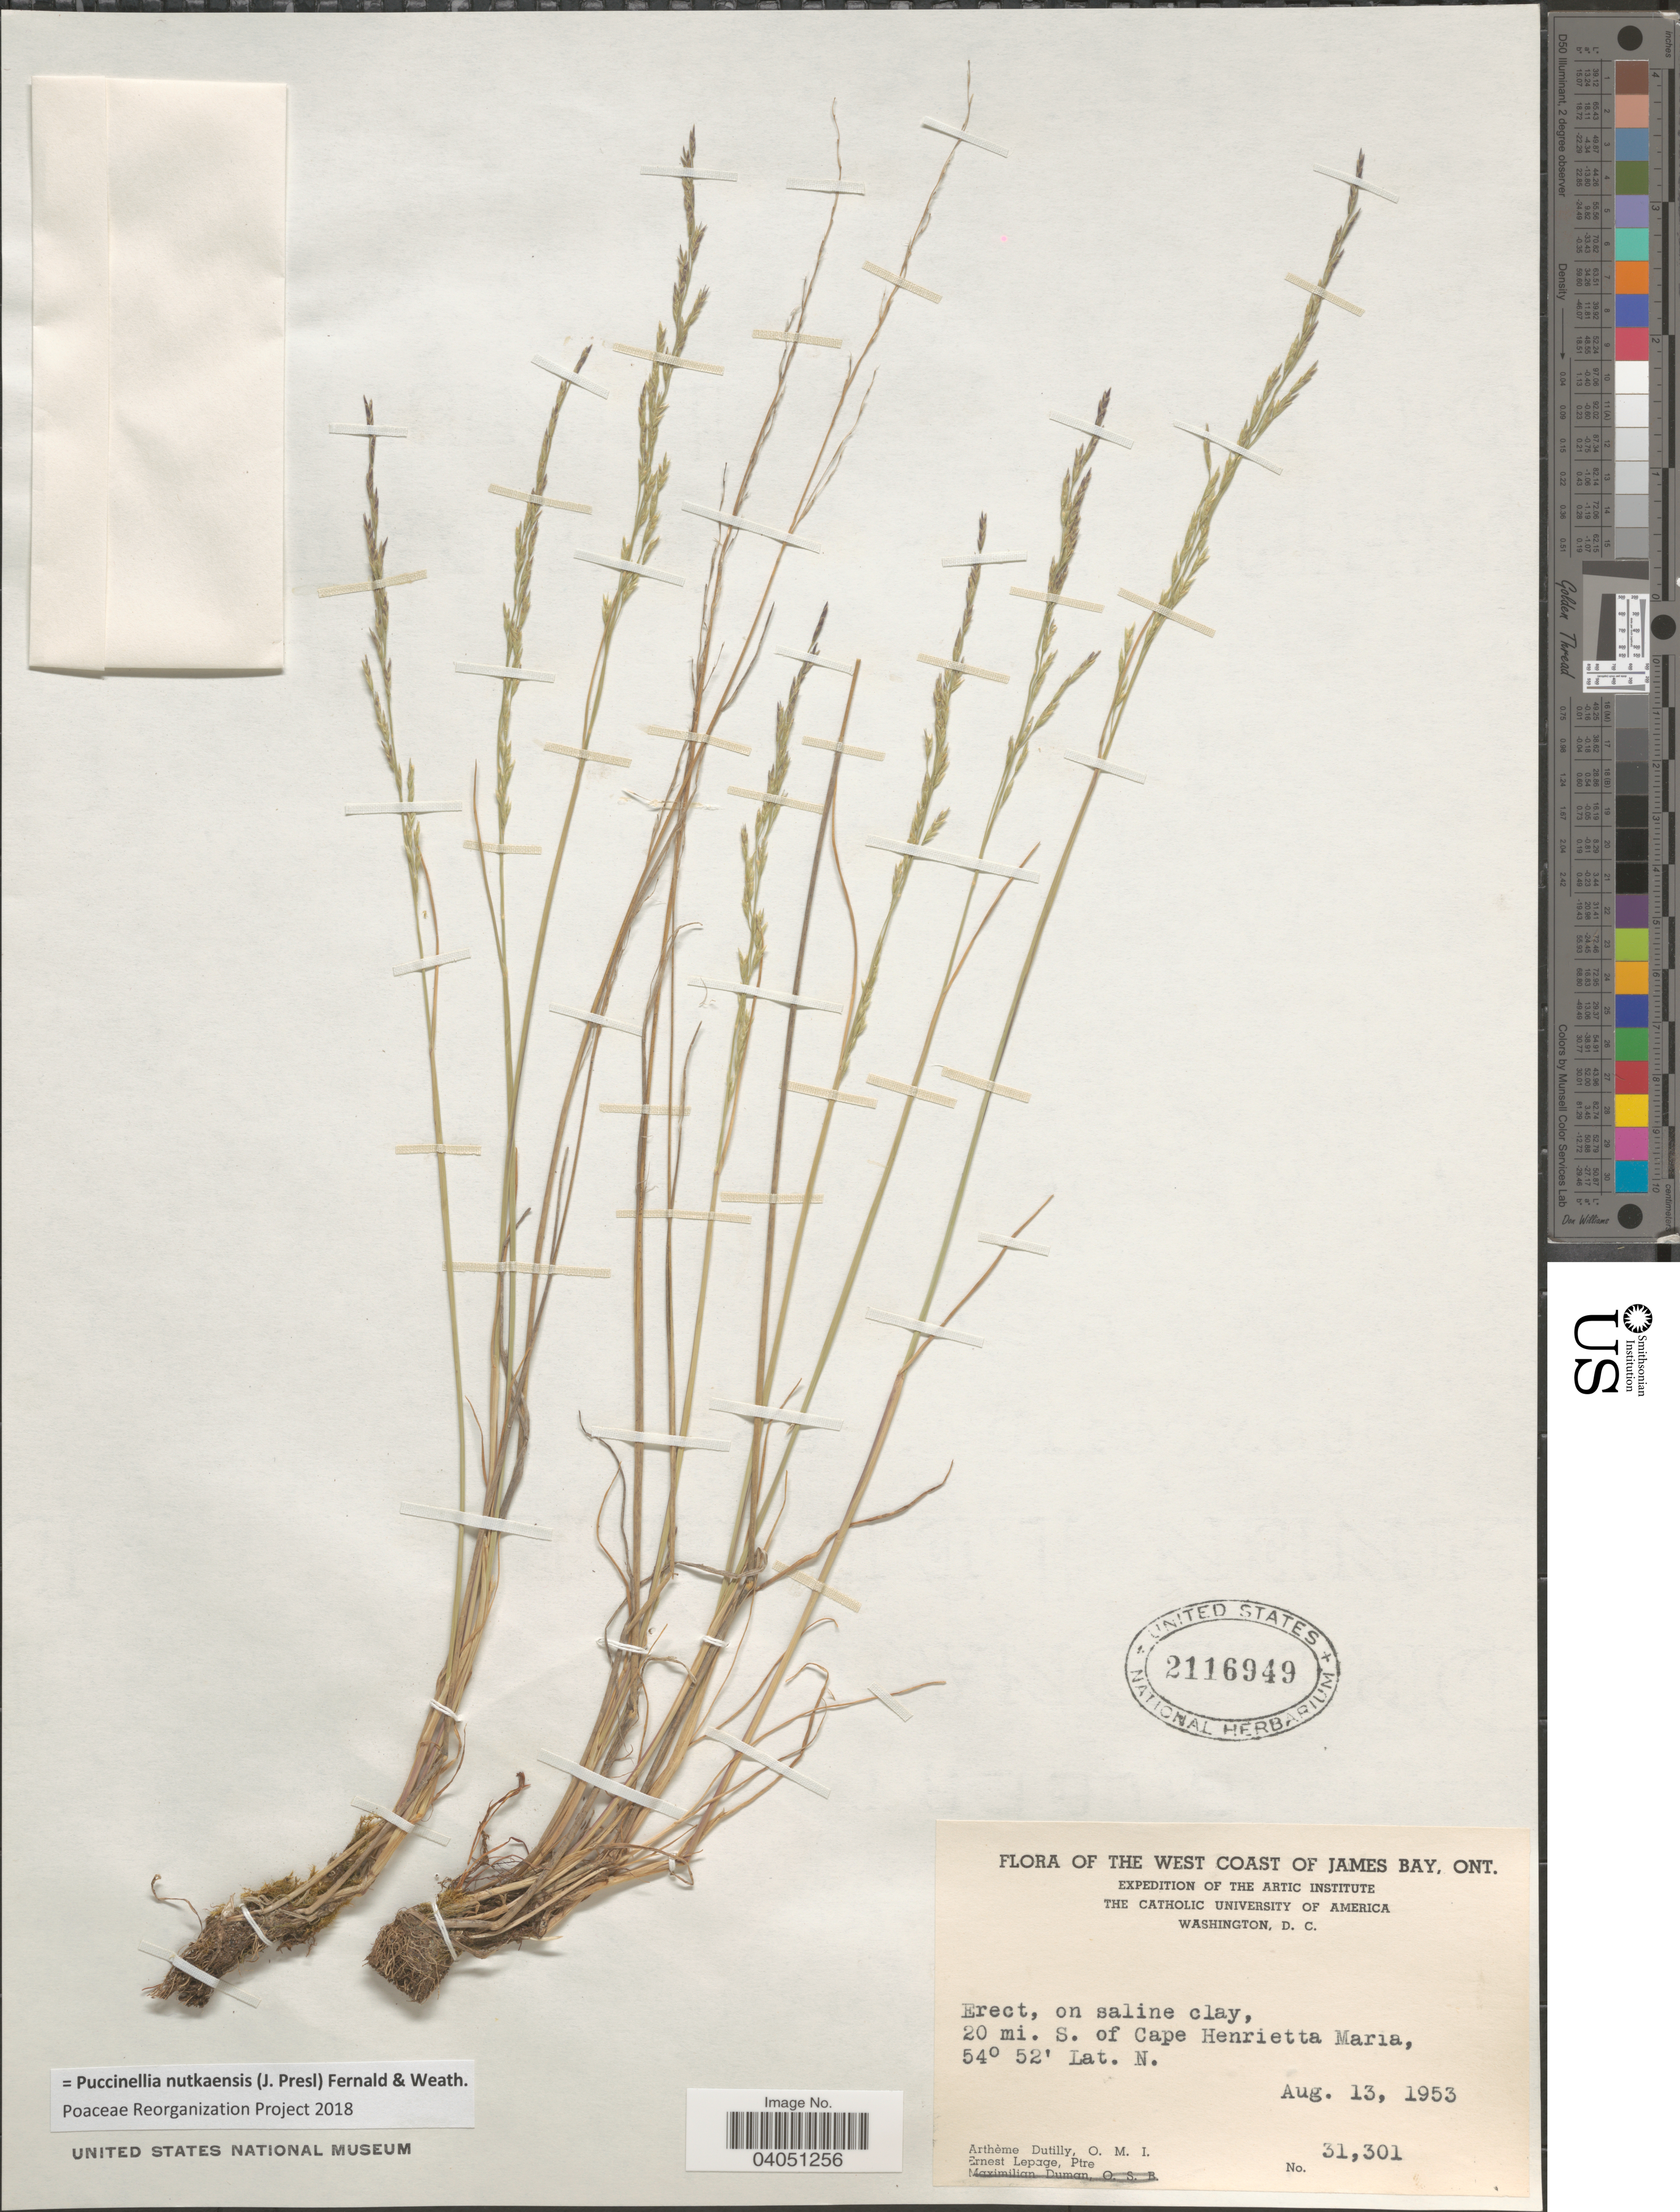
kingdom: Plantae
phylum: Tracheophyta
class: Liliopsida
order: Poales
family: Poaceae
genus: Puccinellia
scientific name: Puccinellia nutkaensis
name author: (J. Presl) Fernald & Weath.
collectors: A. Dutilly & E. Lepage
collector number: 31301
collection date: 1953-08-13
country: Canada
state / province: Ontario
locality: The West Coast of James Bay. 20 mi. S. of Cape Henrietta Maria.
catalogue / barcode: US 2116949